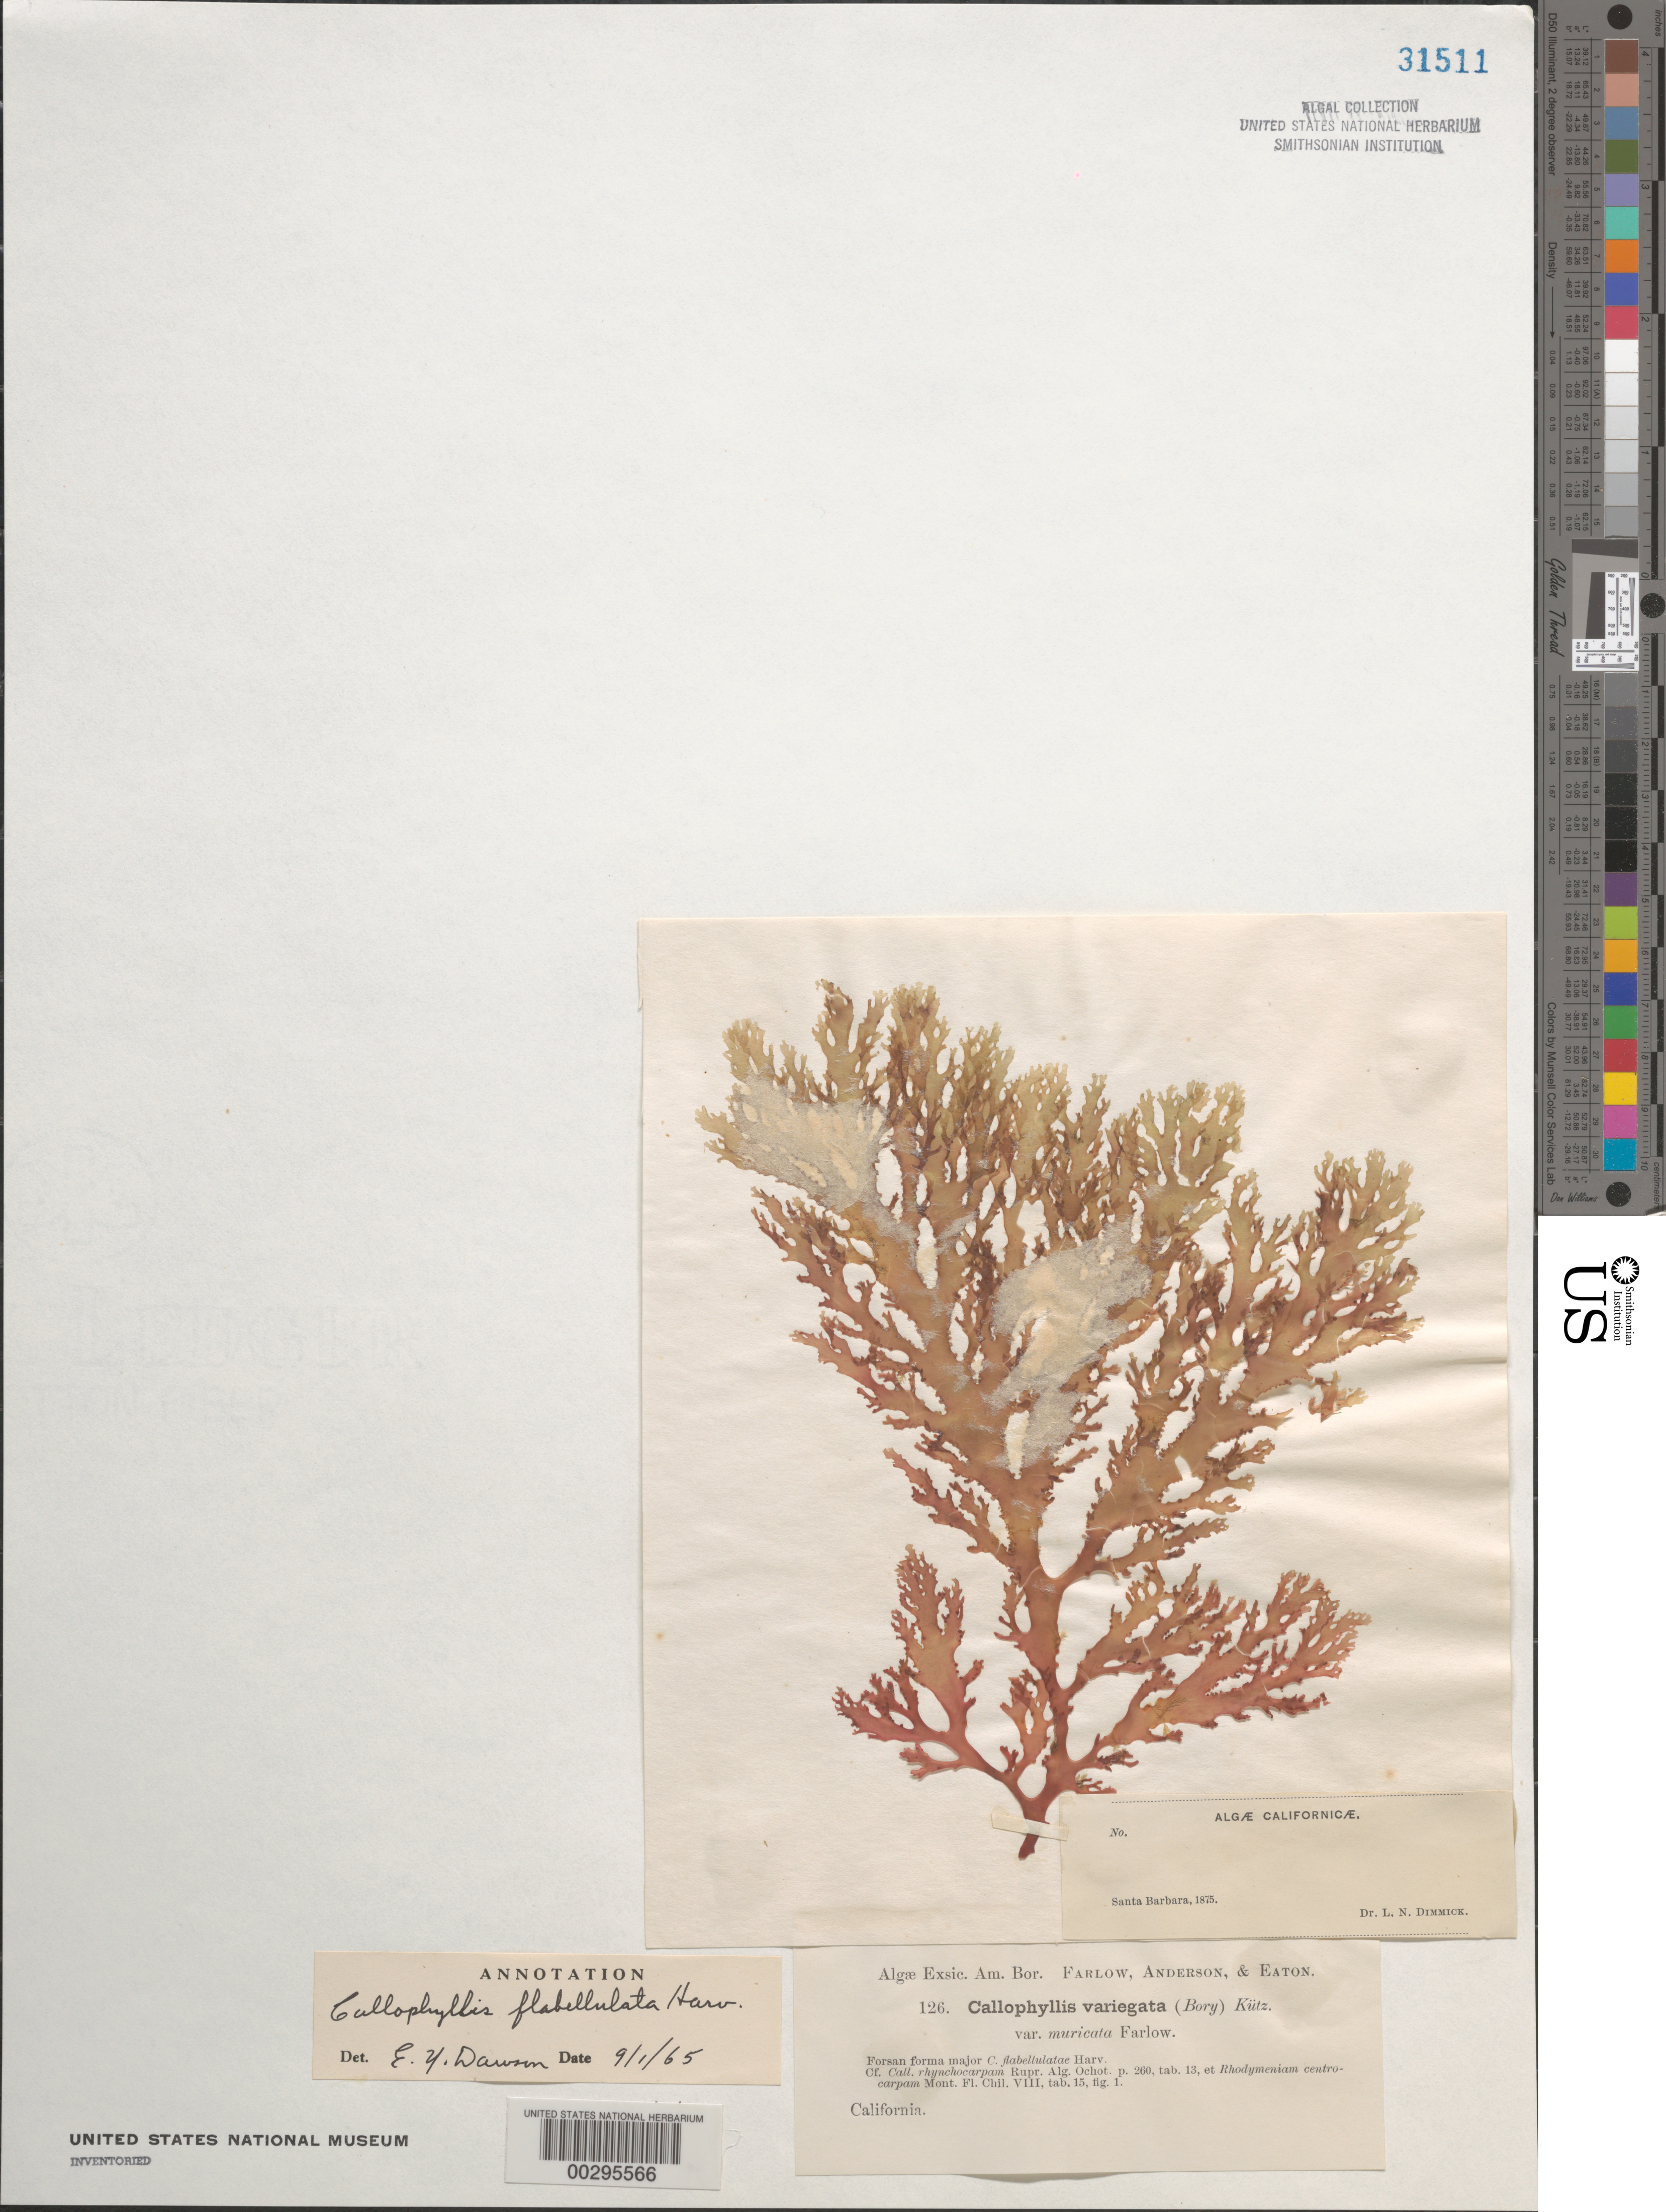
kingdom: Plantae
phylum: Rhodophyta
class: Florideophyceae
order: Gigartinales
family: Kallymeniaceae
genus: Callophyllis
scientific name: Callophyllis flabellulata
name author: Harv.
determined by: Dawson, E. Y.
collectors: L. Dimmick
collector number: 126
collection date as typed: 1875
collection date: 1875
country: United States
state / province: California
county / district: Santa Barbara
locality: Santa Barbara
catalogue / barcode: US 31511